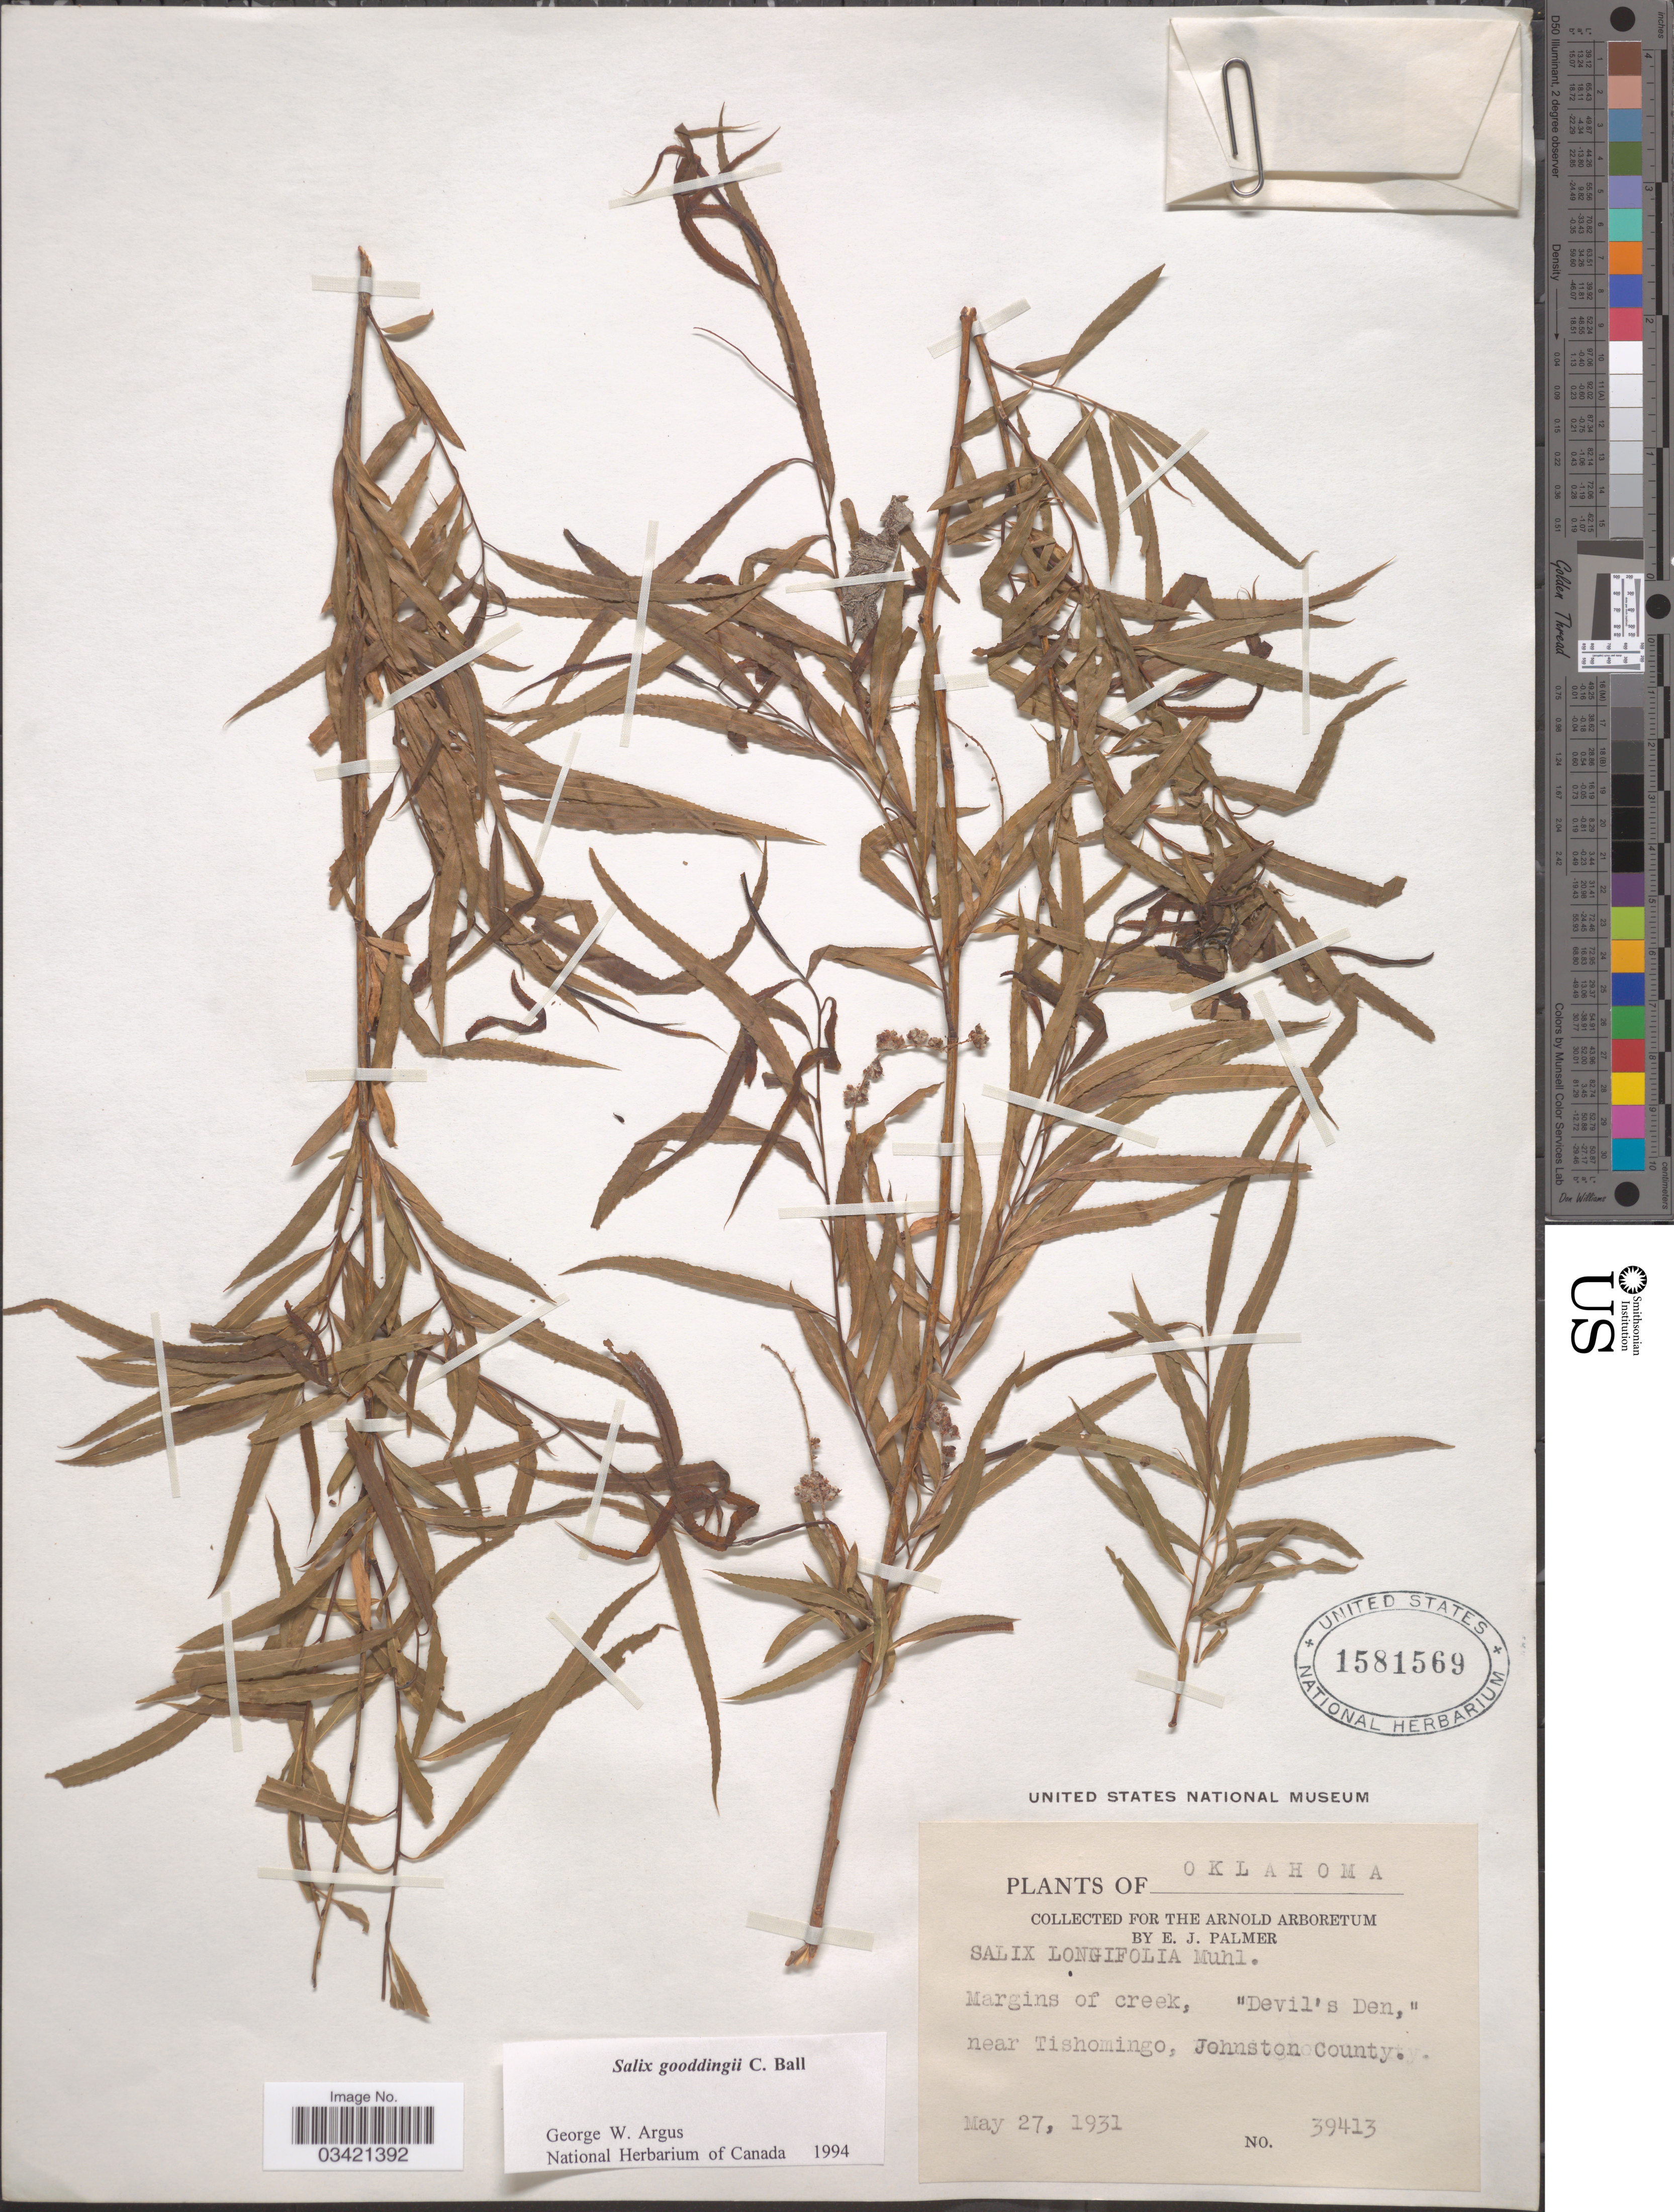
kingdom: Plantae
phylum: Tracheophyta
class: Magnoliopsida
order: Malpighiales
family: Salicaceae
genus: Salix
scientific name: Salix gooddingii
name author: C.R. Ball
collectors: E. J. Palmer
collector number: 39413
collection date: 1931-05-27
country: United States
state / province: Oklahoma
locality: Margins of creek, "Devil's Den," near Tishomingo, Johnston County.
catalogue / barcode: US 1581569